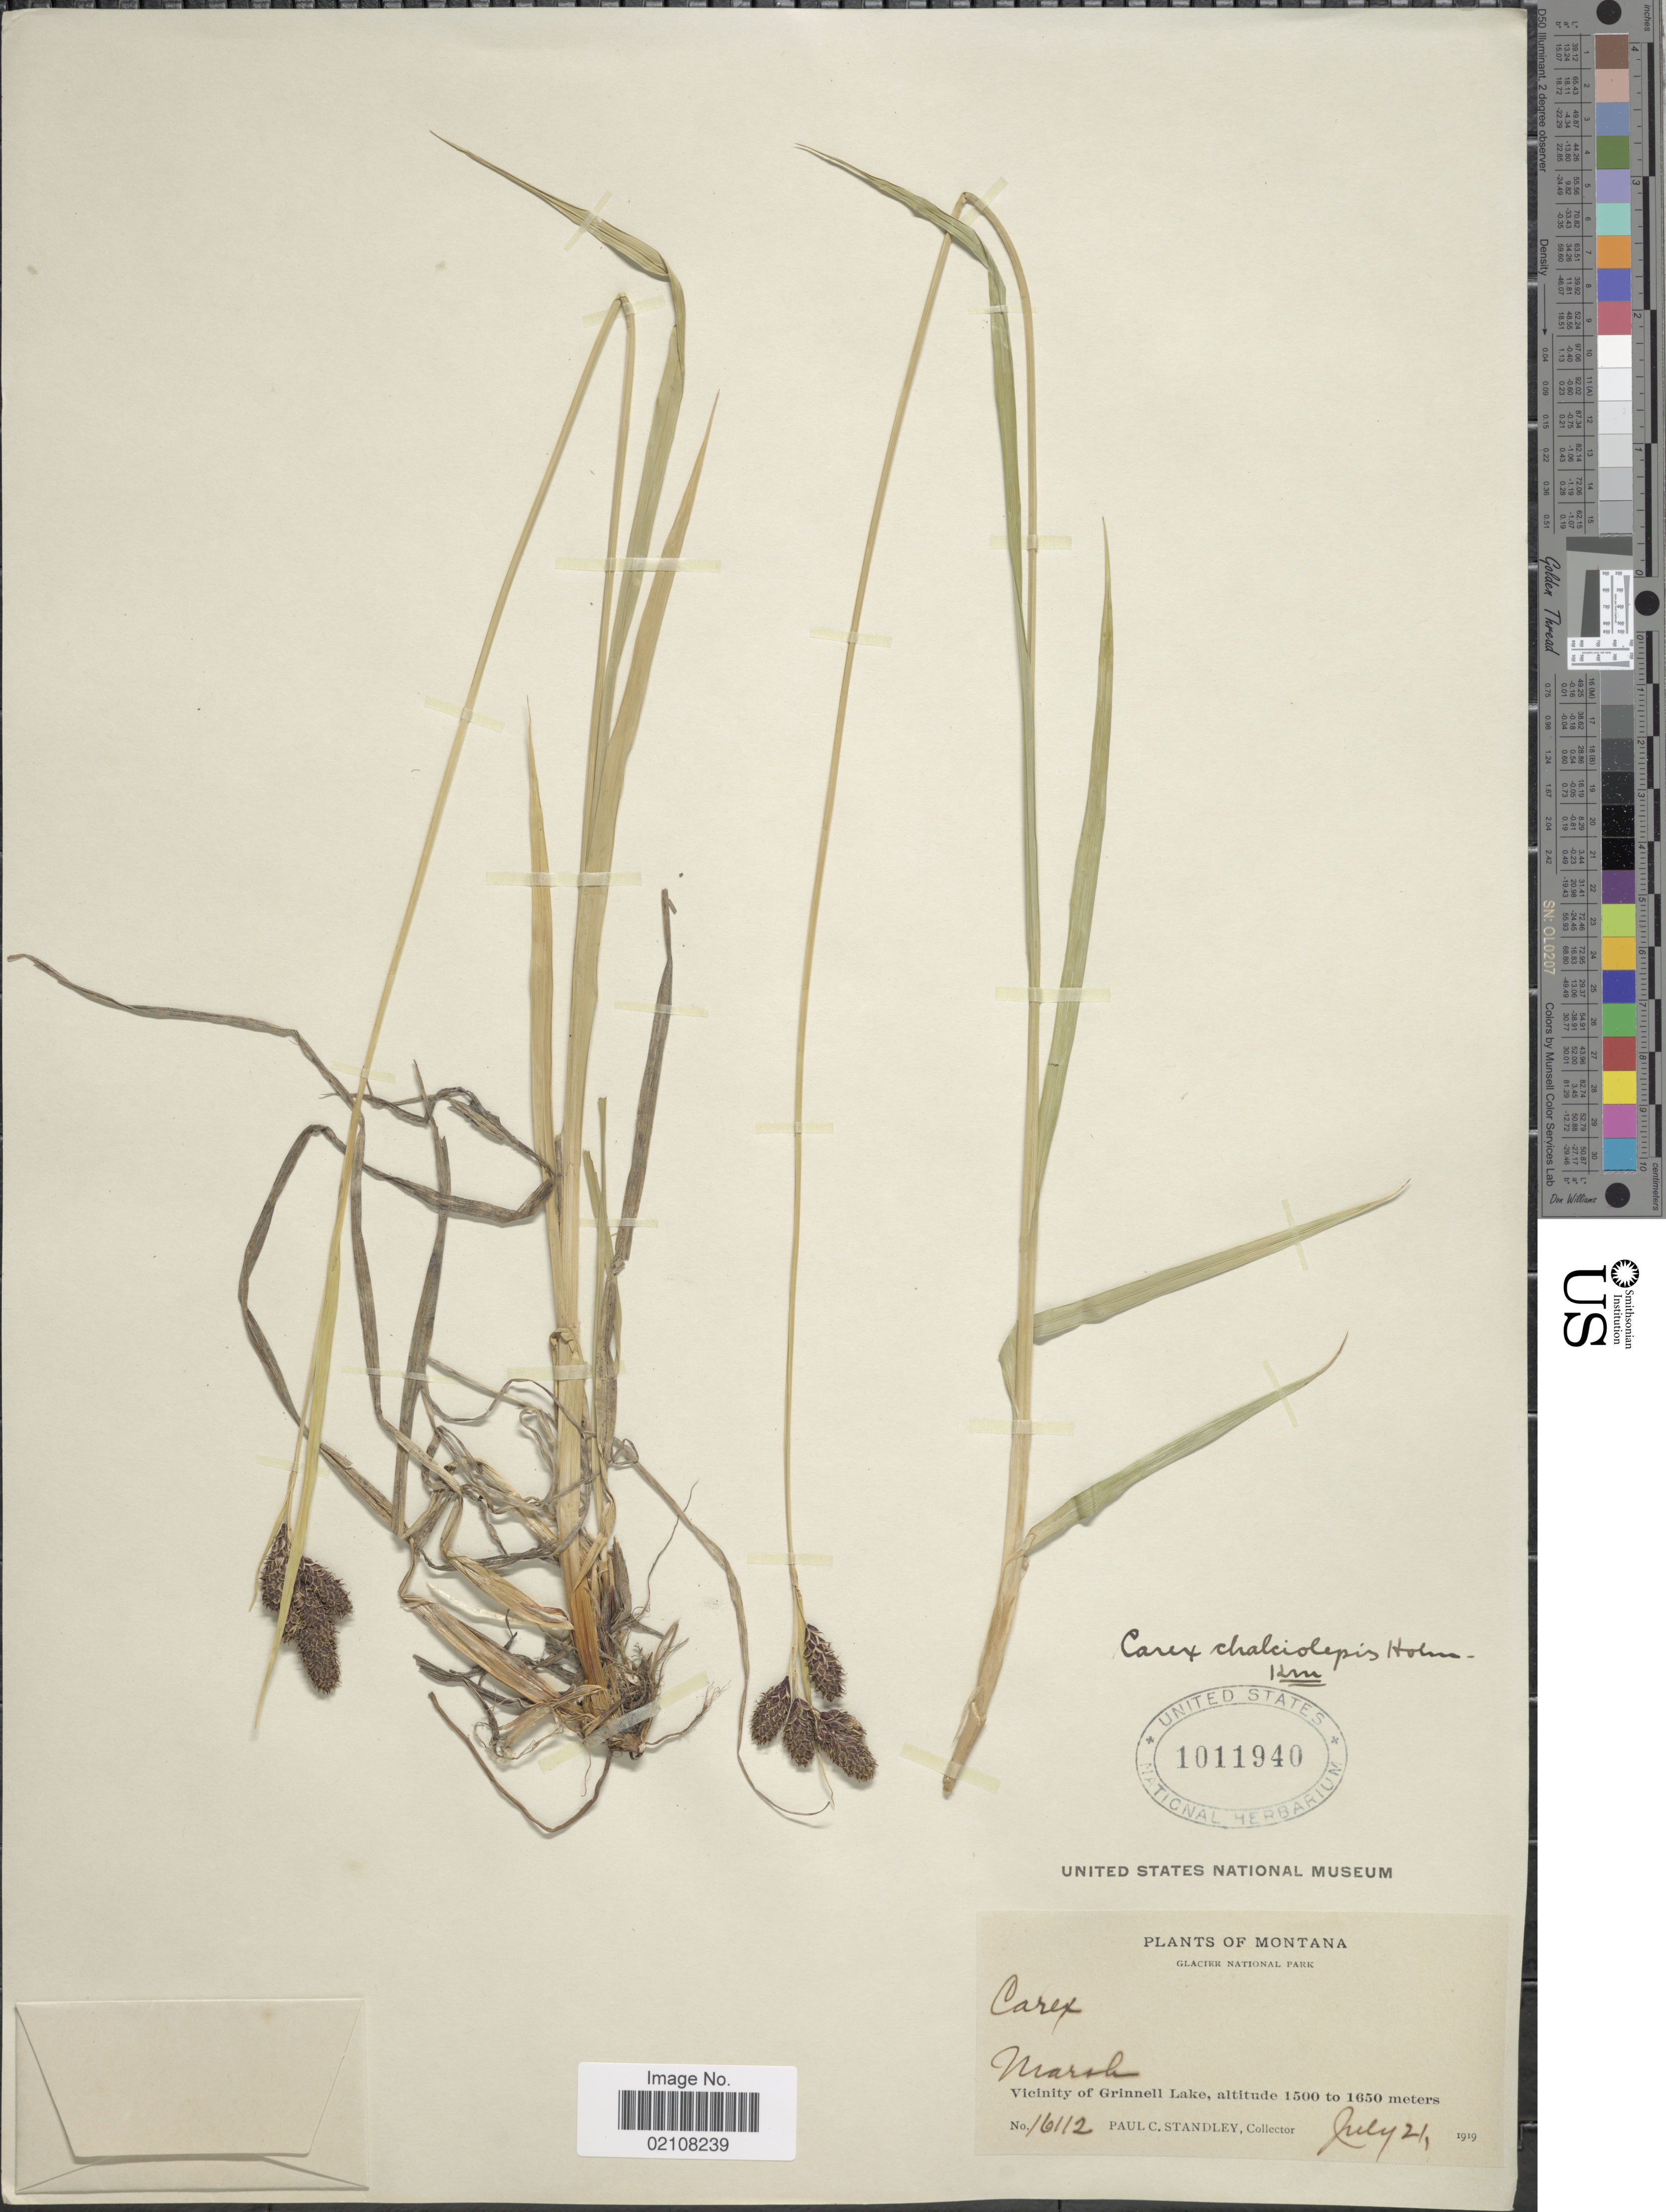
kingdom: Plantae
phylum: Tracheophyta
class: Liliopsida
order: Poales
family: Cyperaceae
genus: Carex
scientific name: Carex chalciolepis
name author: Holm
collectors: P. C. Standley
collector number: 16112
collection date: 1919-07-21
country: United States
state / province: Montana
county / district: Glacier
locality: Glacier National Park, Vicinity of Grinnell Lake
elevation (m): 1500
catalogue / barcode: US 1011940